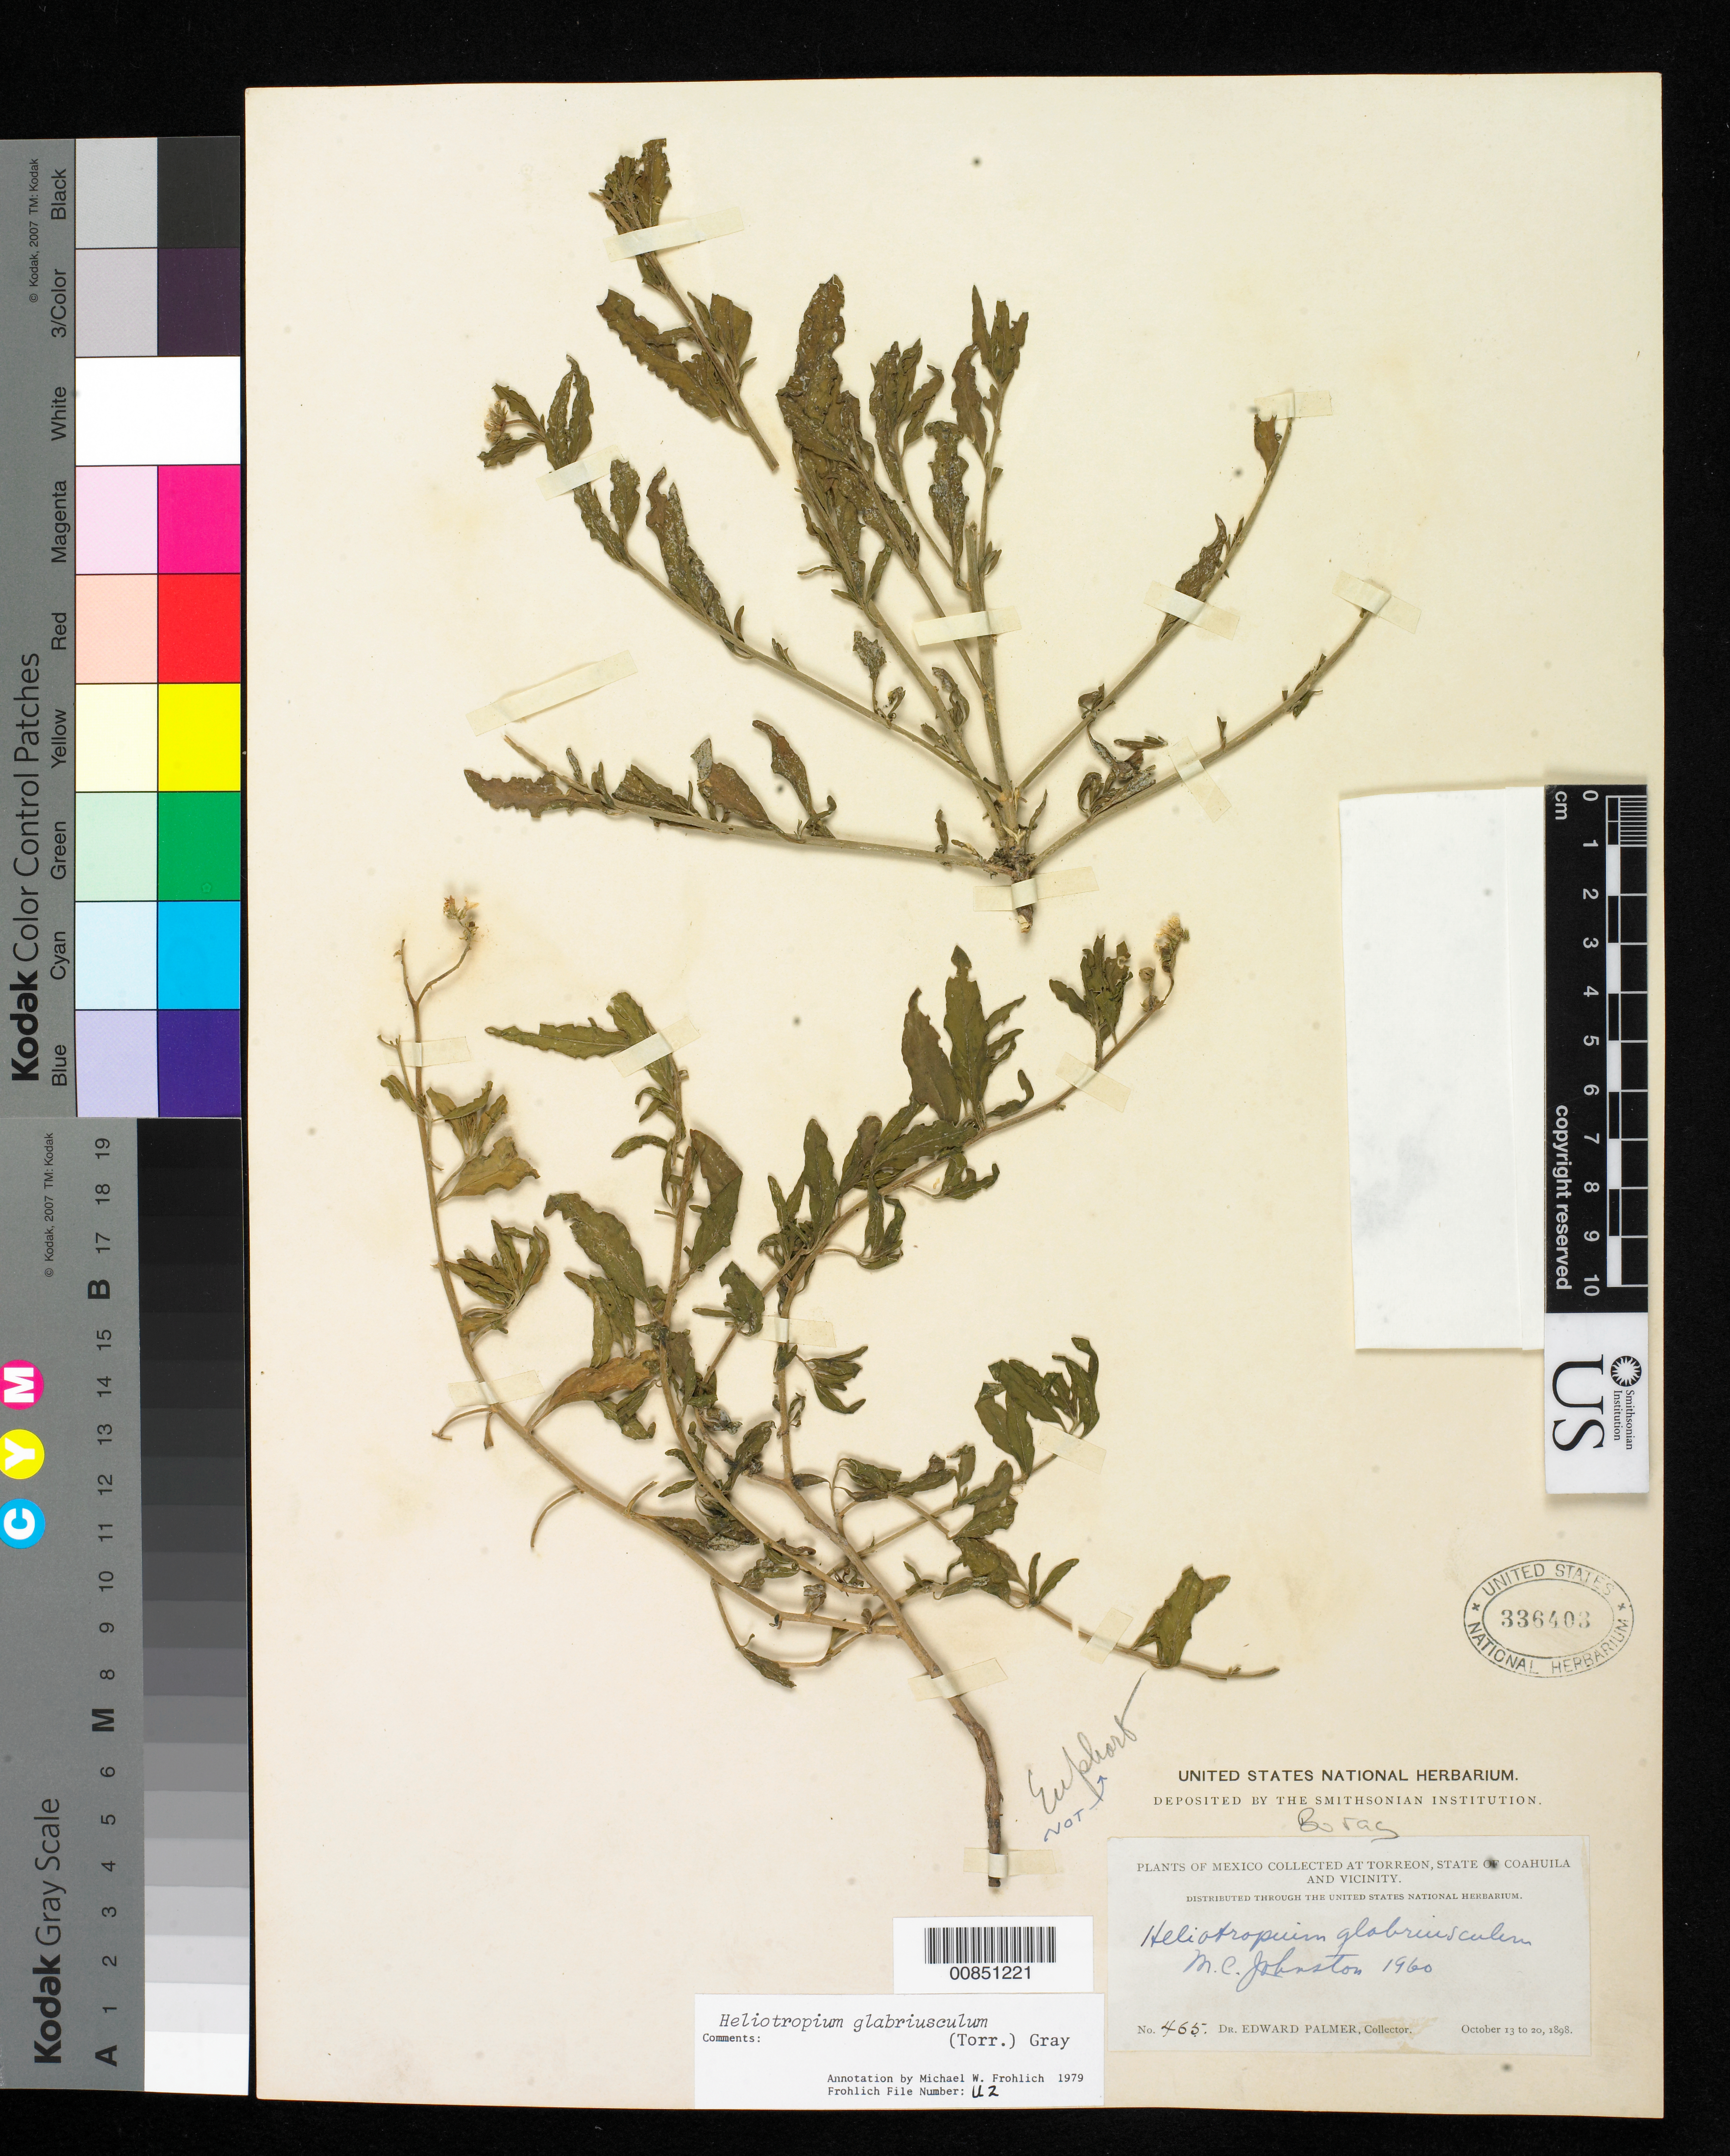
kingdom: Plantae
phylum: Tracheophyta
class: Magnoliopsida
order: Boraginales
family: Heliotropiaceae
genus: Heliotropium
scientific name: Heliotropium glabriusculum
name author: (Torr.) A. Gray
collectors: E. Palmer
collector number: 465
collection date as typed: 13 Oct 1898 to 20 Oct 1898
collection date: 1898-10-13/1898-10-20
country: Mexico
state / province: Coahuila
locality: Torreon, Coahuila and vicinity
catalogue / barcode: US 336403